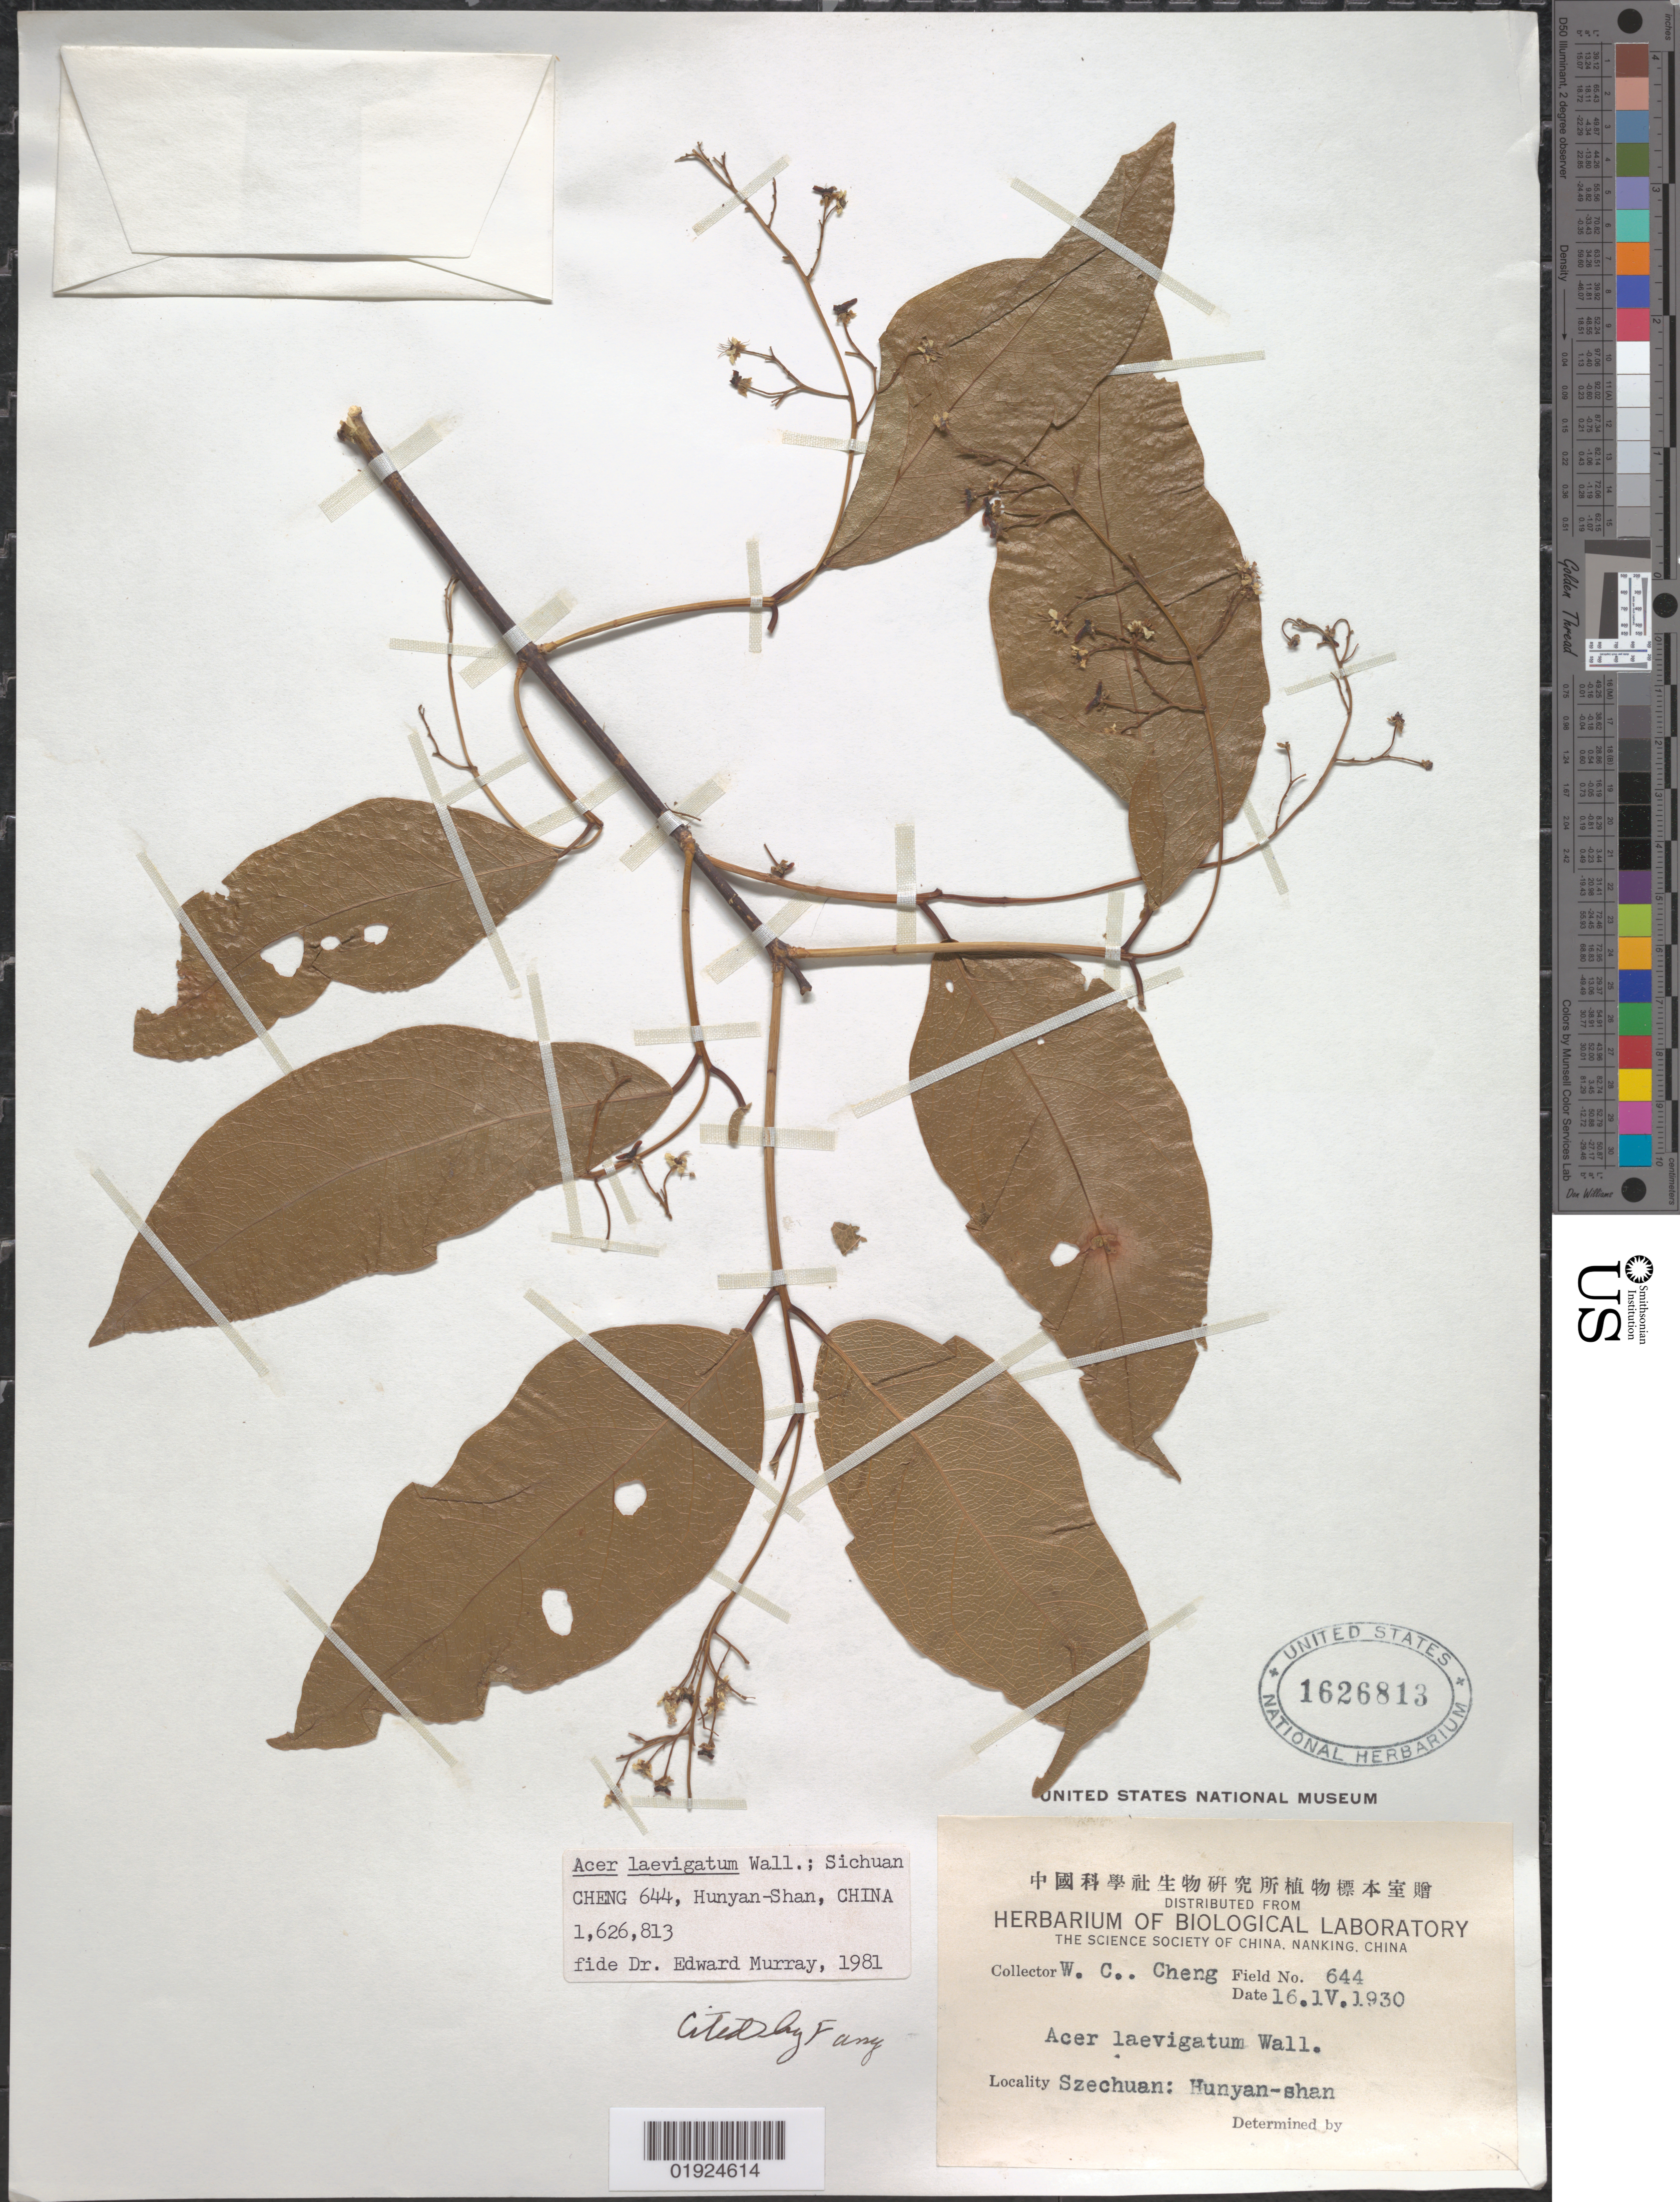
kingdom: Plantae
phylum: Tracheophyta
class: Magnoliopsida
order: Sapindales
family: Sapindaceae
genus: Acer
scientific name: Acer laevigatum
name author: Wall.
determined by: Murray, Edward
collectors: W. C. Cheng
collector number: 644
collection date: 1930-04-16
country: China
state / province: Sichuan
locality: Szechuan [Sichuan]: Hunyan-shan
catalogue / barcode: US 1626813